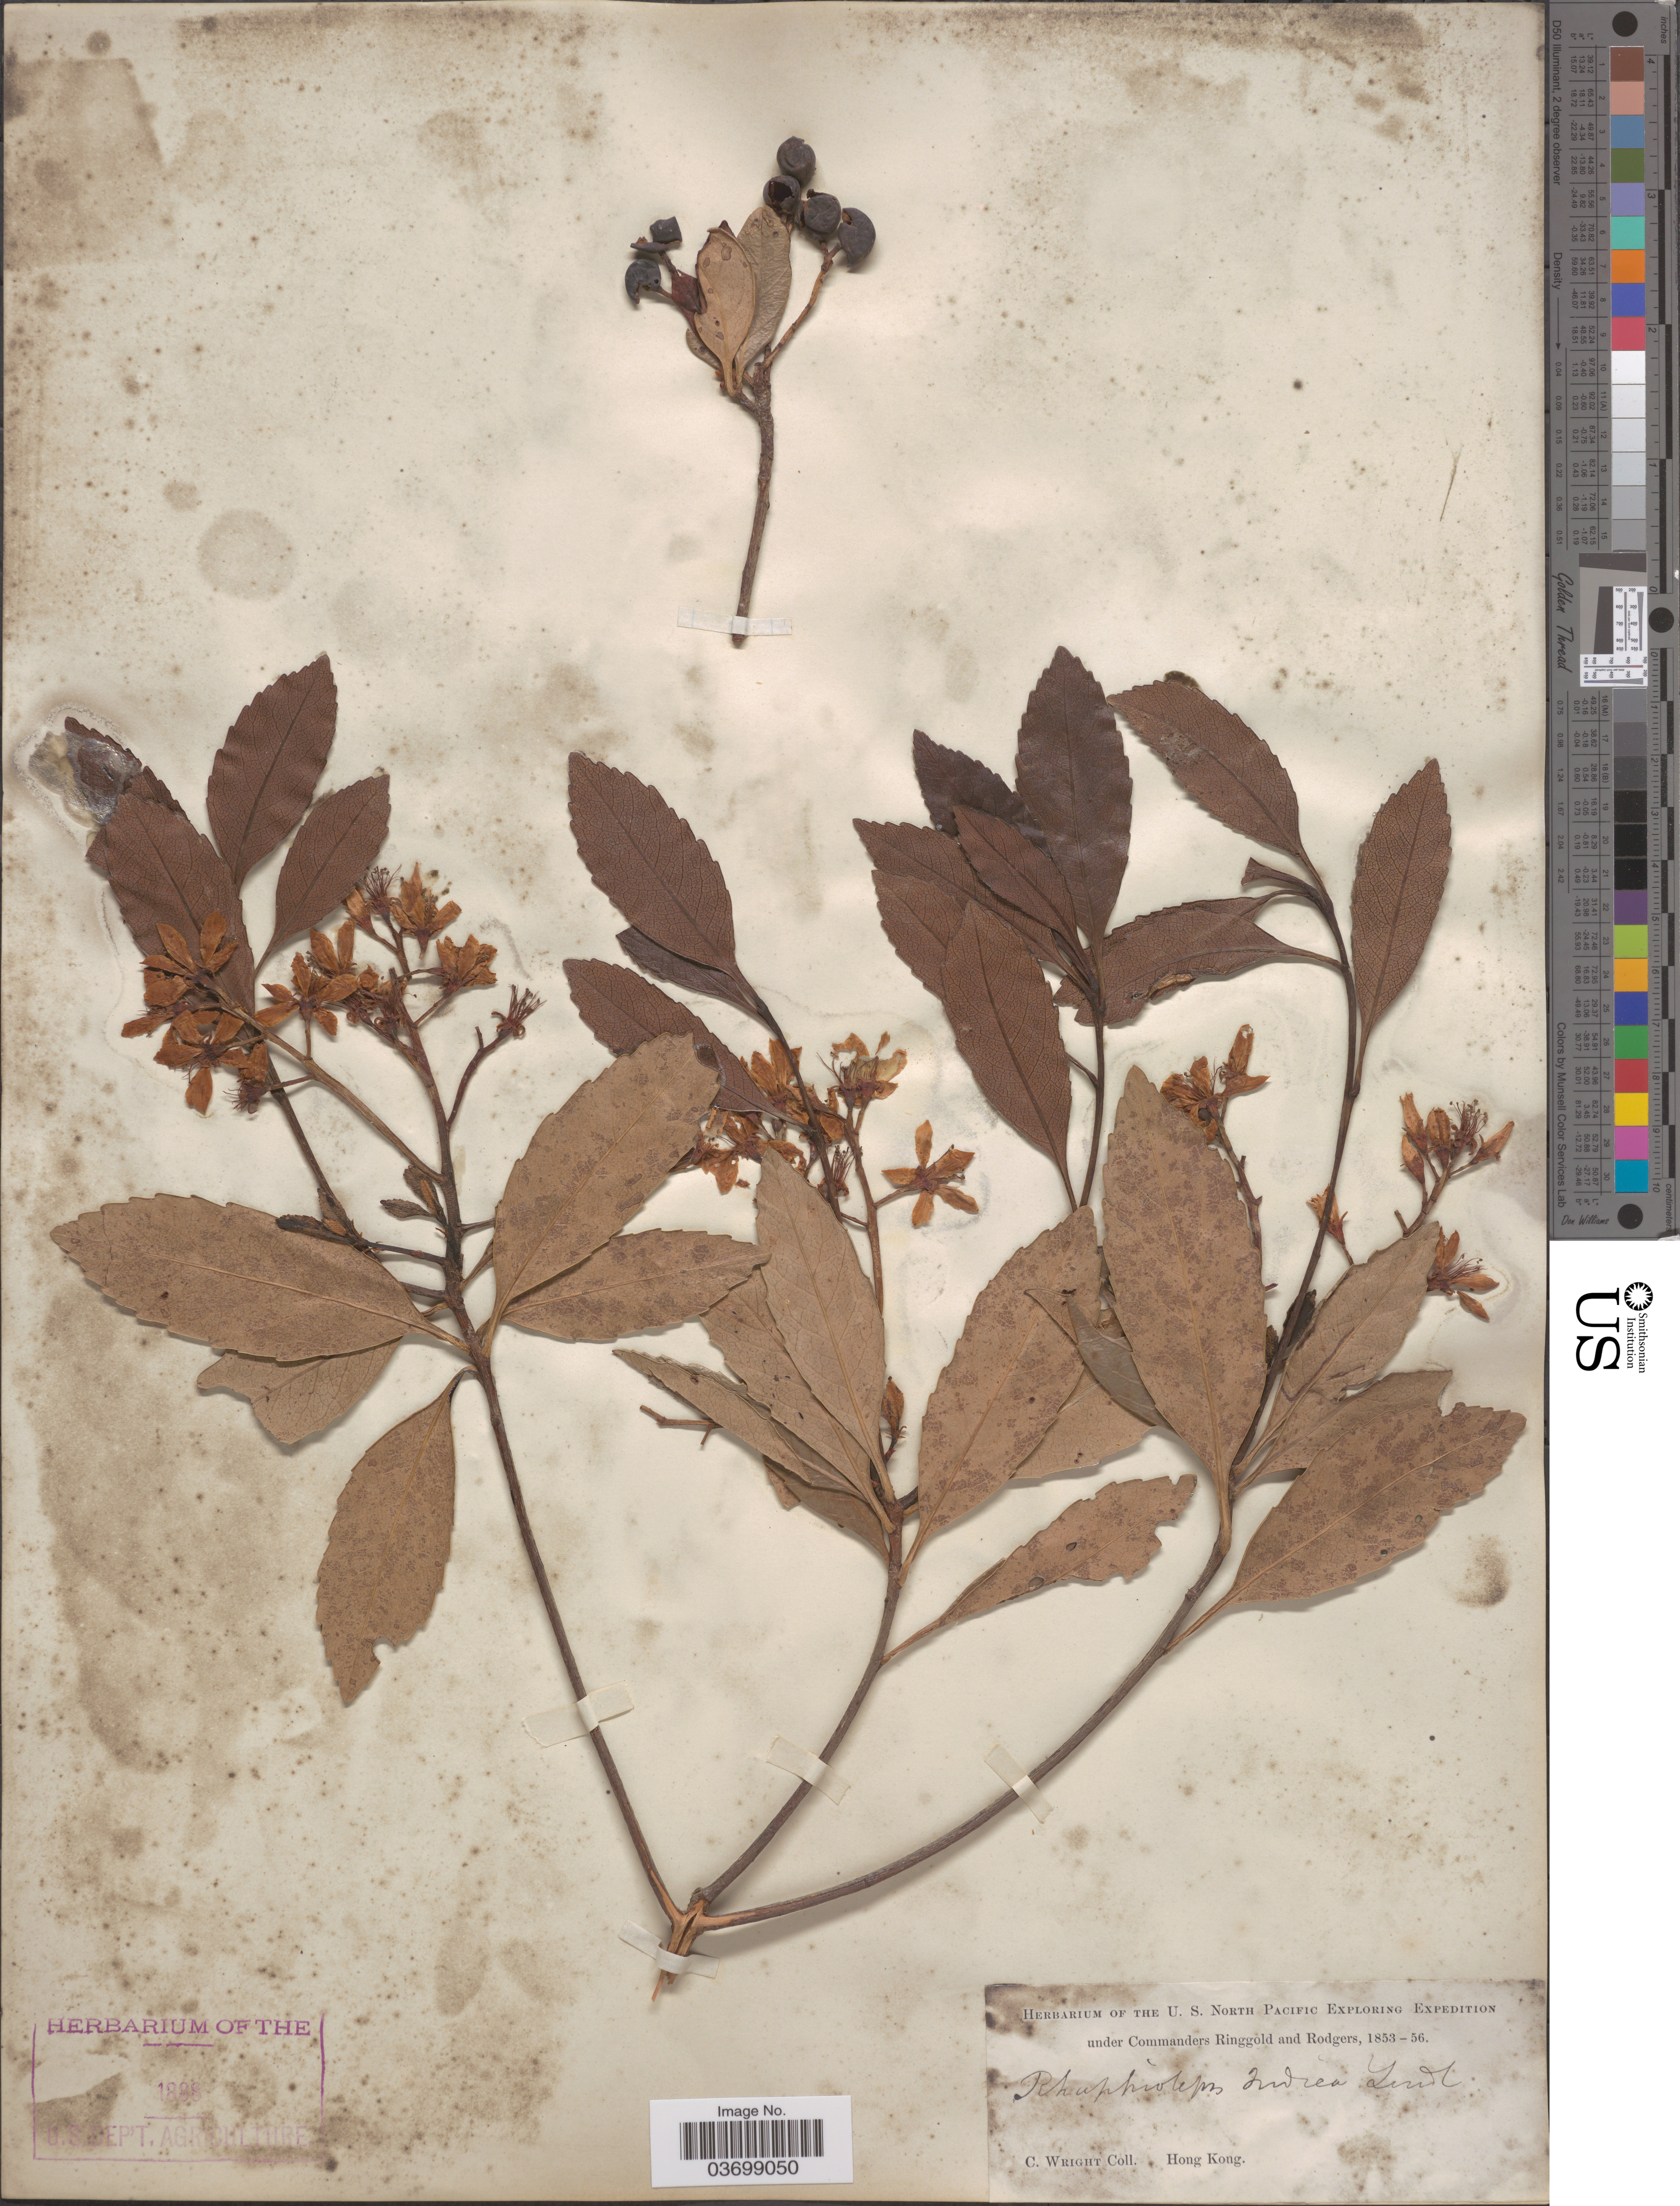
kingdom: Plantae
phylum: Tracheophyta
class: Magnoliopsida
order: Rosales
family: Rosaceae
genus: Rhaphiolepis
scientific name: Rhaphiolepis indica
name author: (L.) Lindl.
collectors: C. Wright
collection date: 1853/1856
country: China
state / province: Hong Kong